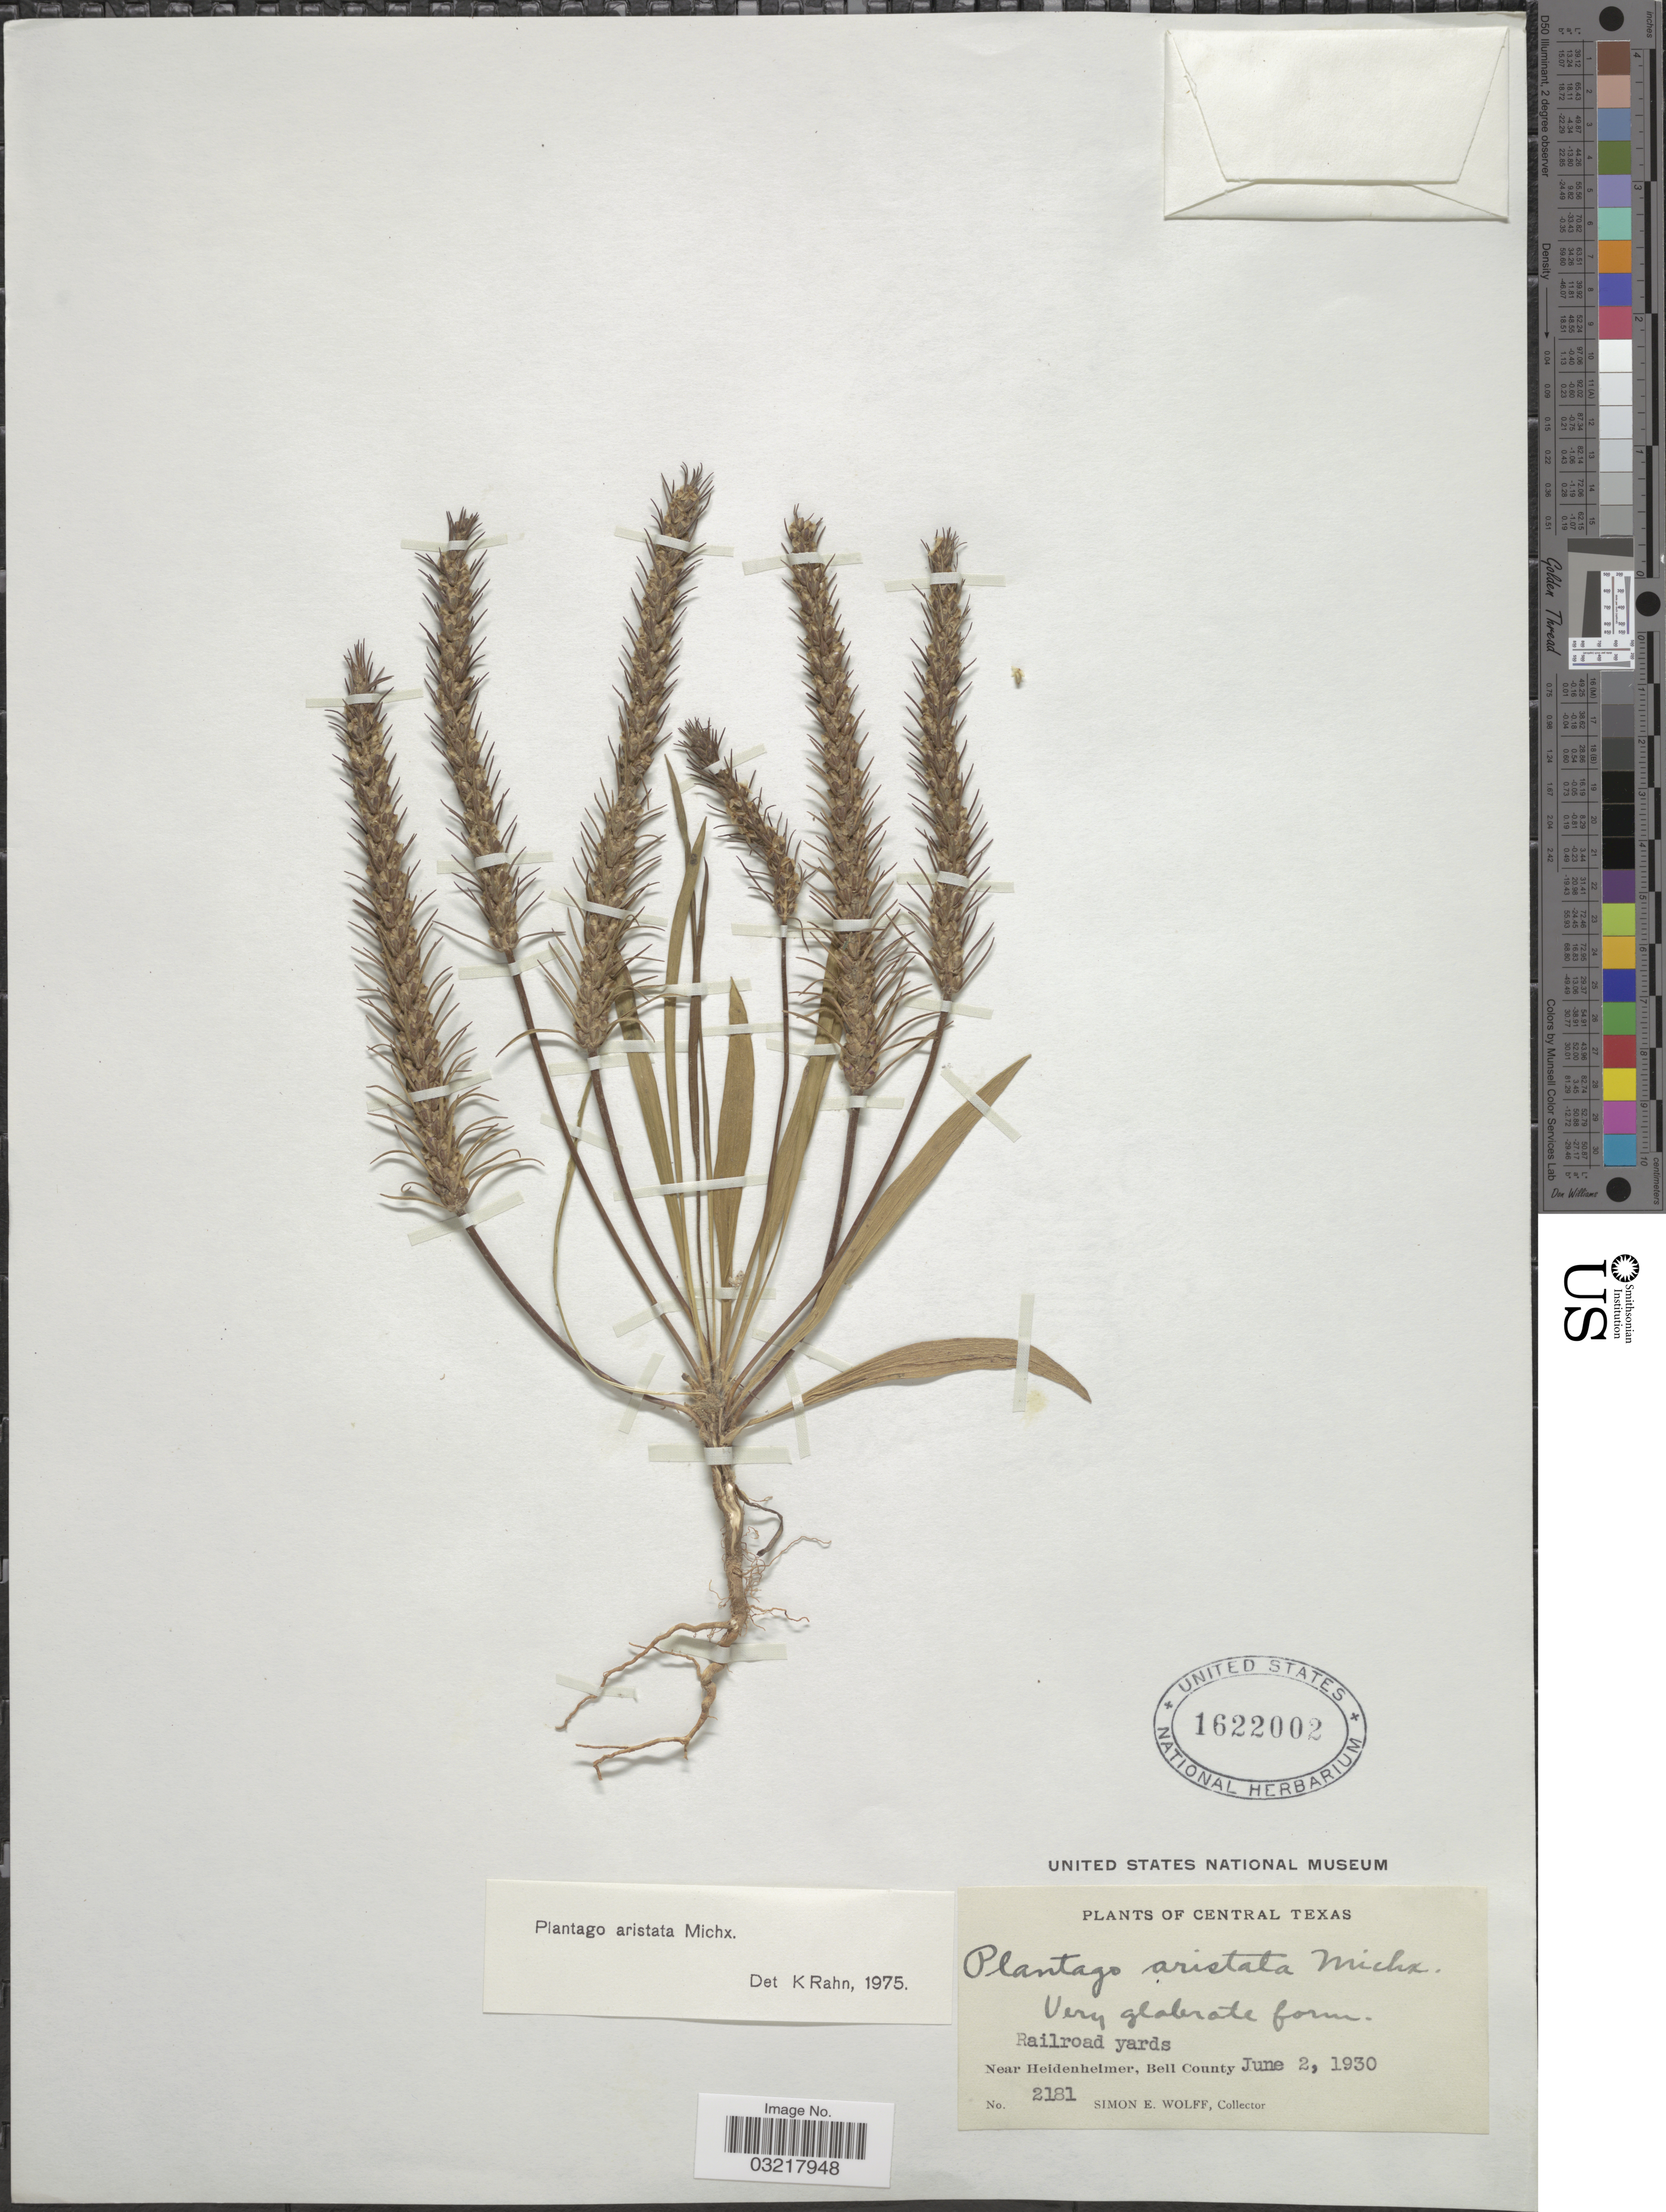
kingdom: Plantae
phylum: Tracheophyta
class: Magnoliopsida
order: Lamiales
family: Plantaginaceae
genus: Plantago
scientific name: Plantago aristata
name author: Michx.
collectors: S. E. Wolff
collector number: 2181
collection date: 1930-06-02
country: United States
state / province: Texas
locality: Central Texas. Railroad yards. Near Heidenheimer, Bell County.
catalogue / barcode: US 1622002